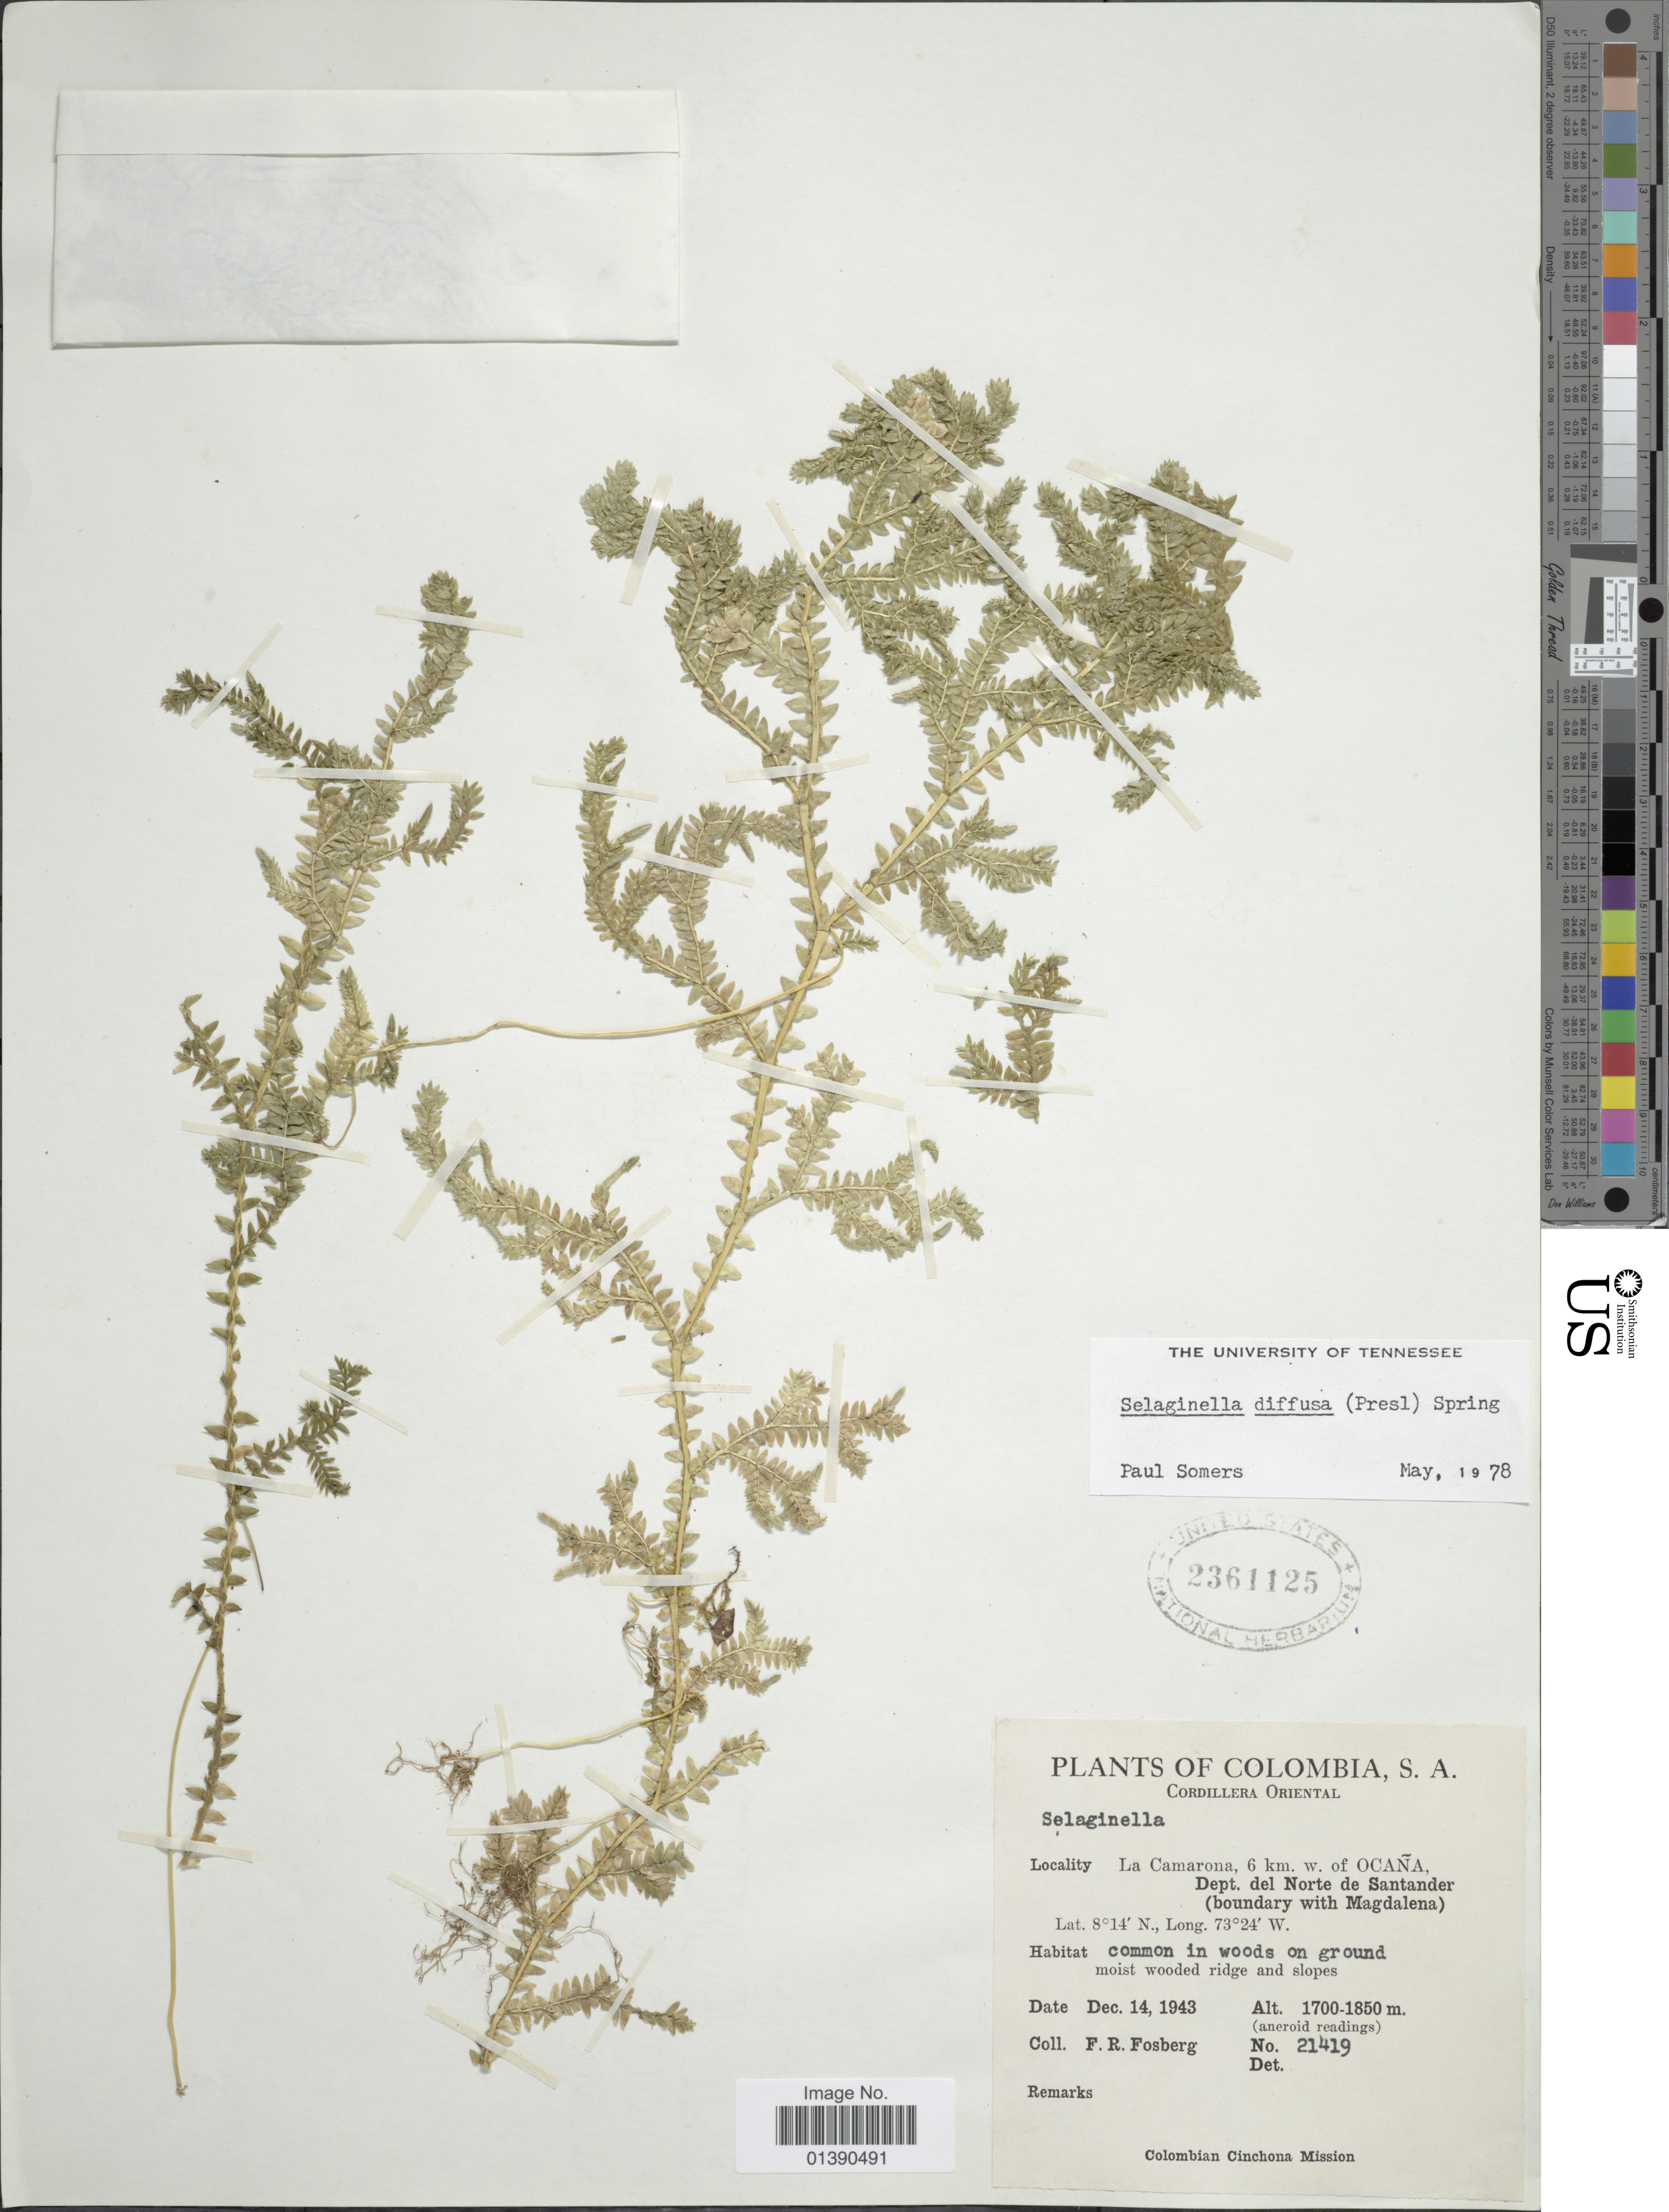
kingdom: Plantae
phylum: Tracheophyta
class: Lycopodiopsida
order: Selaginellales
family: Selaginellaceae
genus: Selaginella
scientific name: Selaginella diffusa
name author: (C. Presl) Spring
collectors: F. R. Fosberg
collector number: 21419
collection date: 1943-12-14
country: Colombia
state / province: Norte de Santander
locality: Cordillera Oriental, La Camarona, 6 km w, of Ocaña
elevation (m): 1700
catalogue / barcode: US 2361125